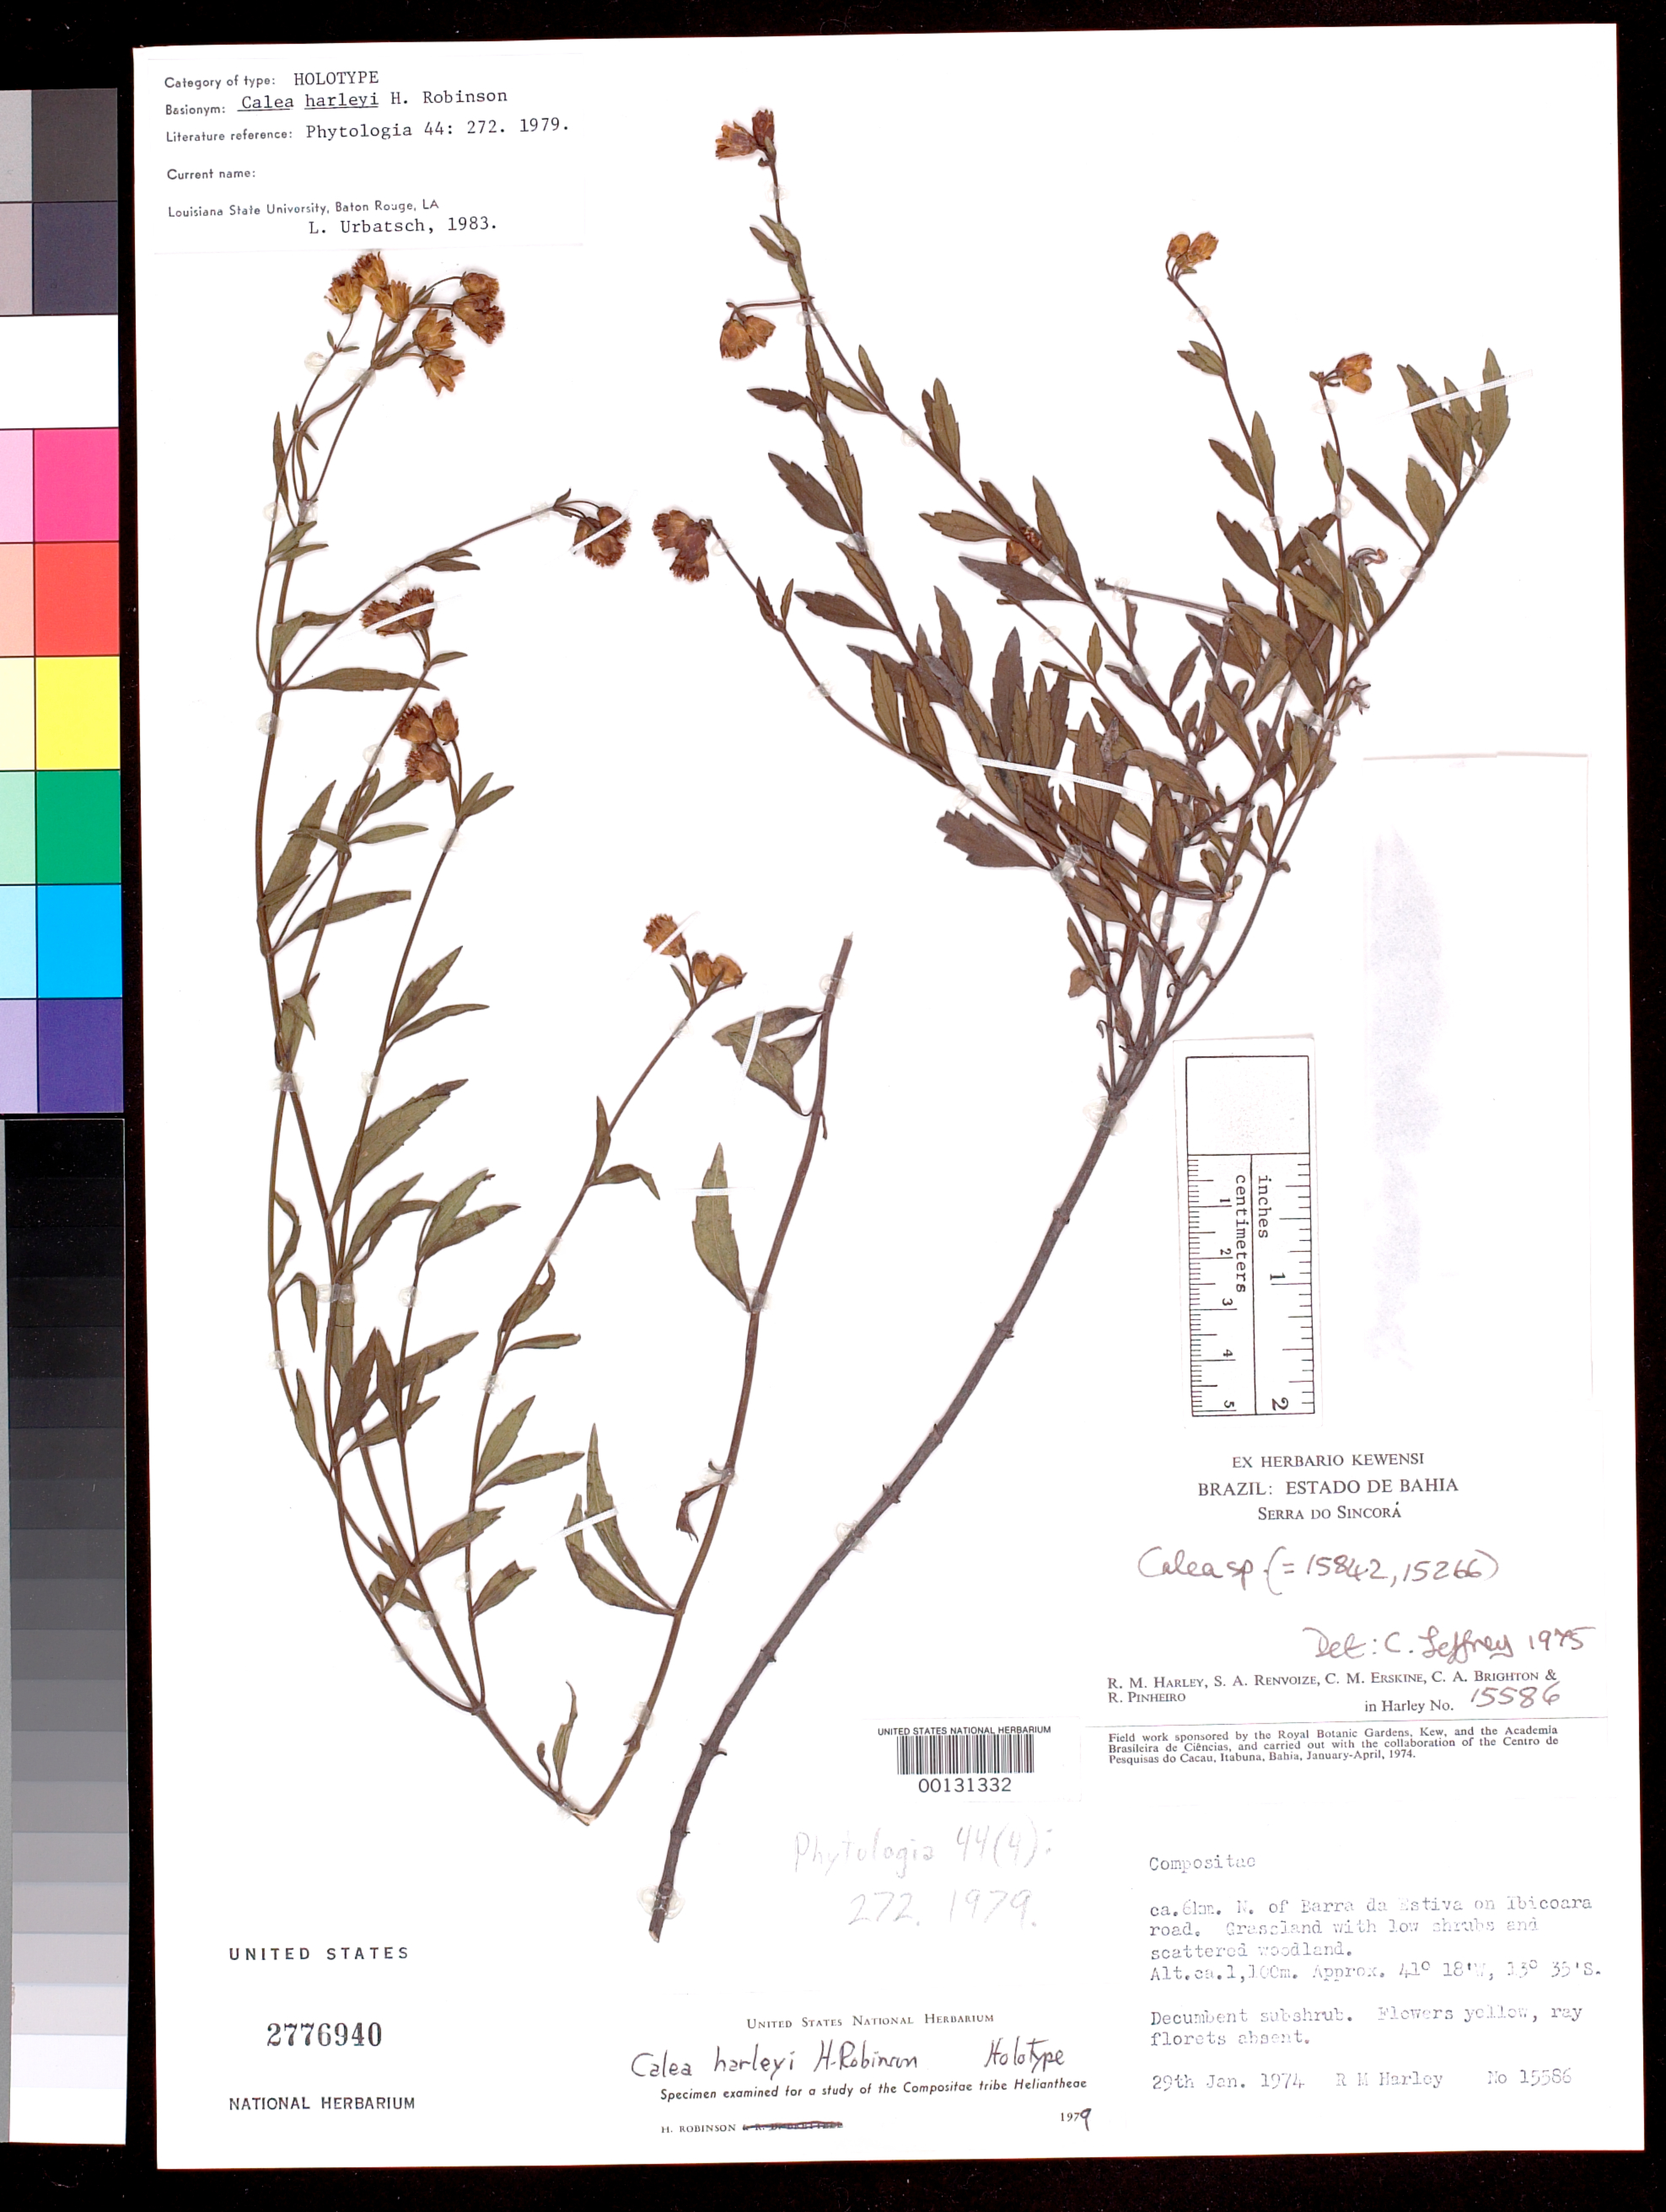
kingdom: Plantae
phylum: Tracheophyta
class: Magnoliopsida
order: Asterales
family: Asteraceae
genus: Calea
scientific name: Calea harleyi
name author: H. Rob.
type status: Holotype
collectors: R. M. Harley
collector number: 15586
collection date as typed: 29 Jan 1974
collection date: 1974-01-29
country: Brazil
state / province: Bahia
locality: North of Barra da Estiva on Ibicoara Road.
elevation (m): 1100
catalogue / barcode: US 2776940